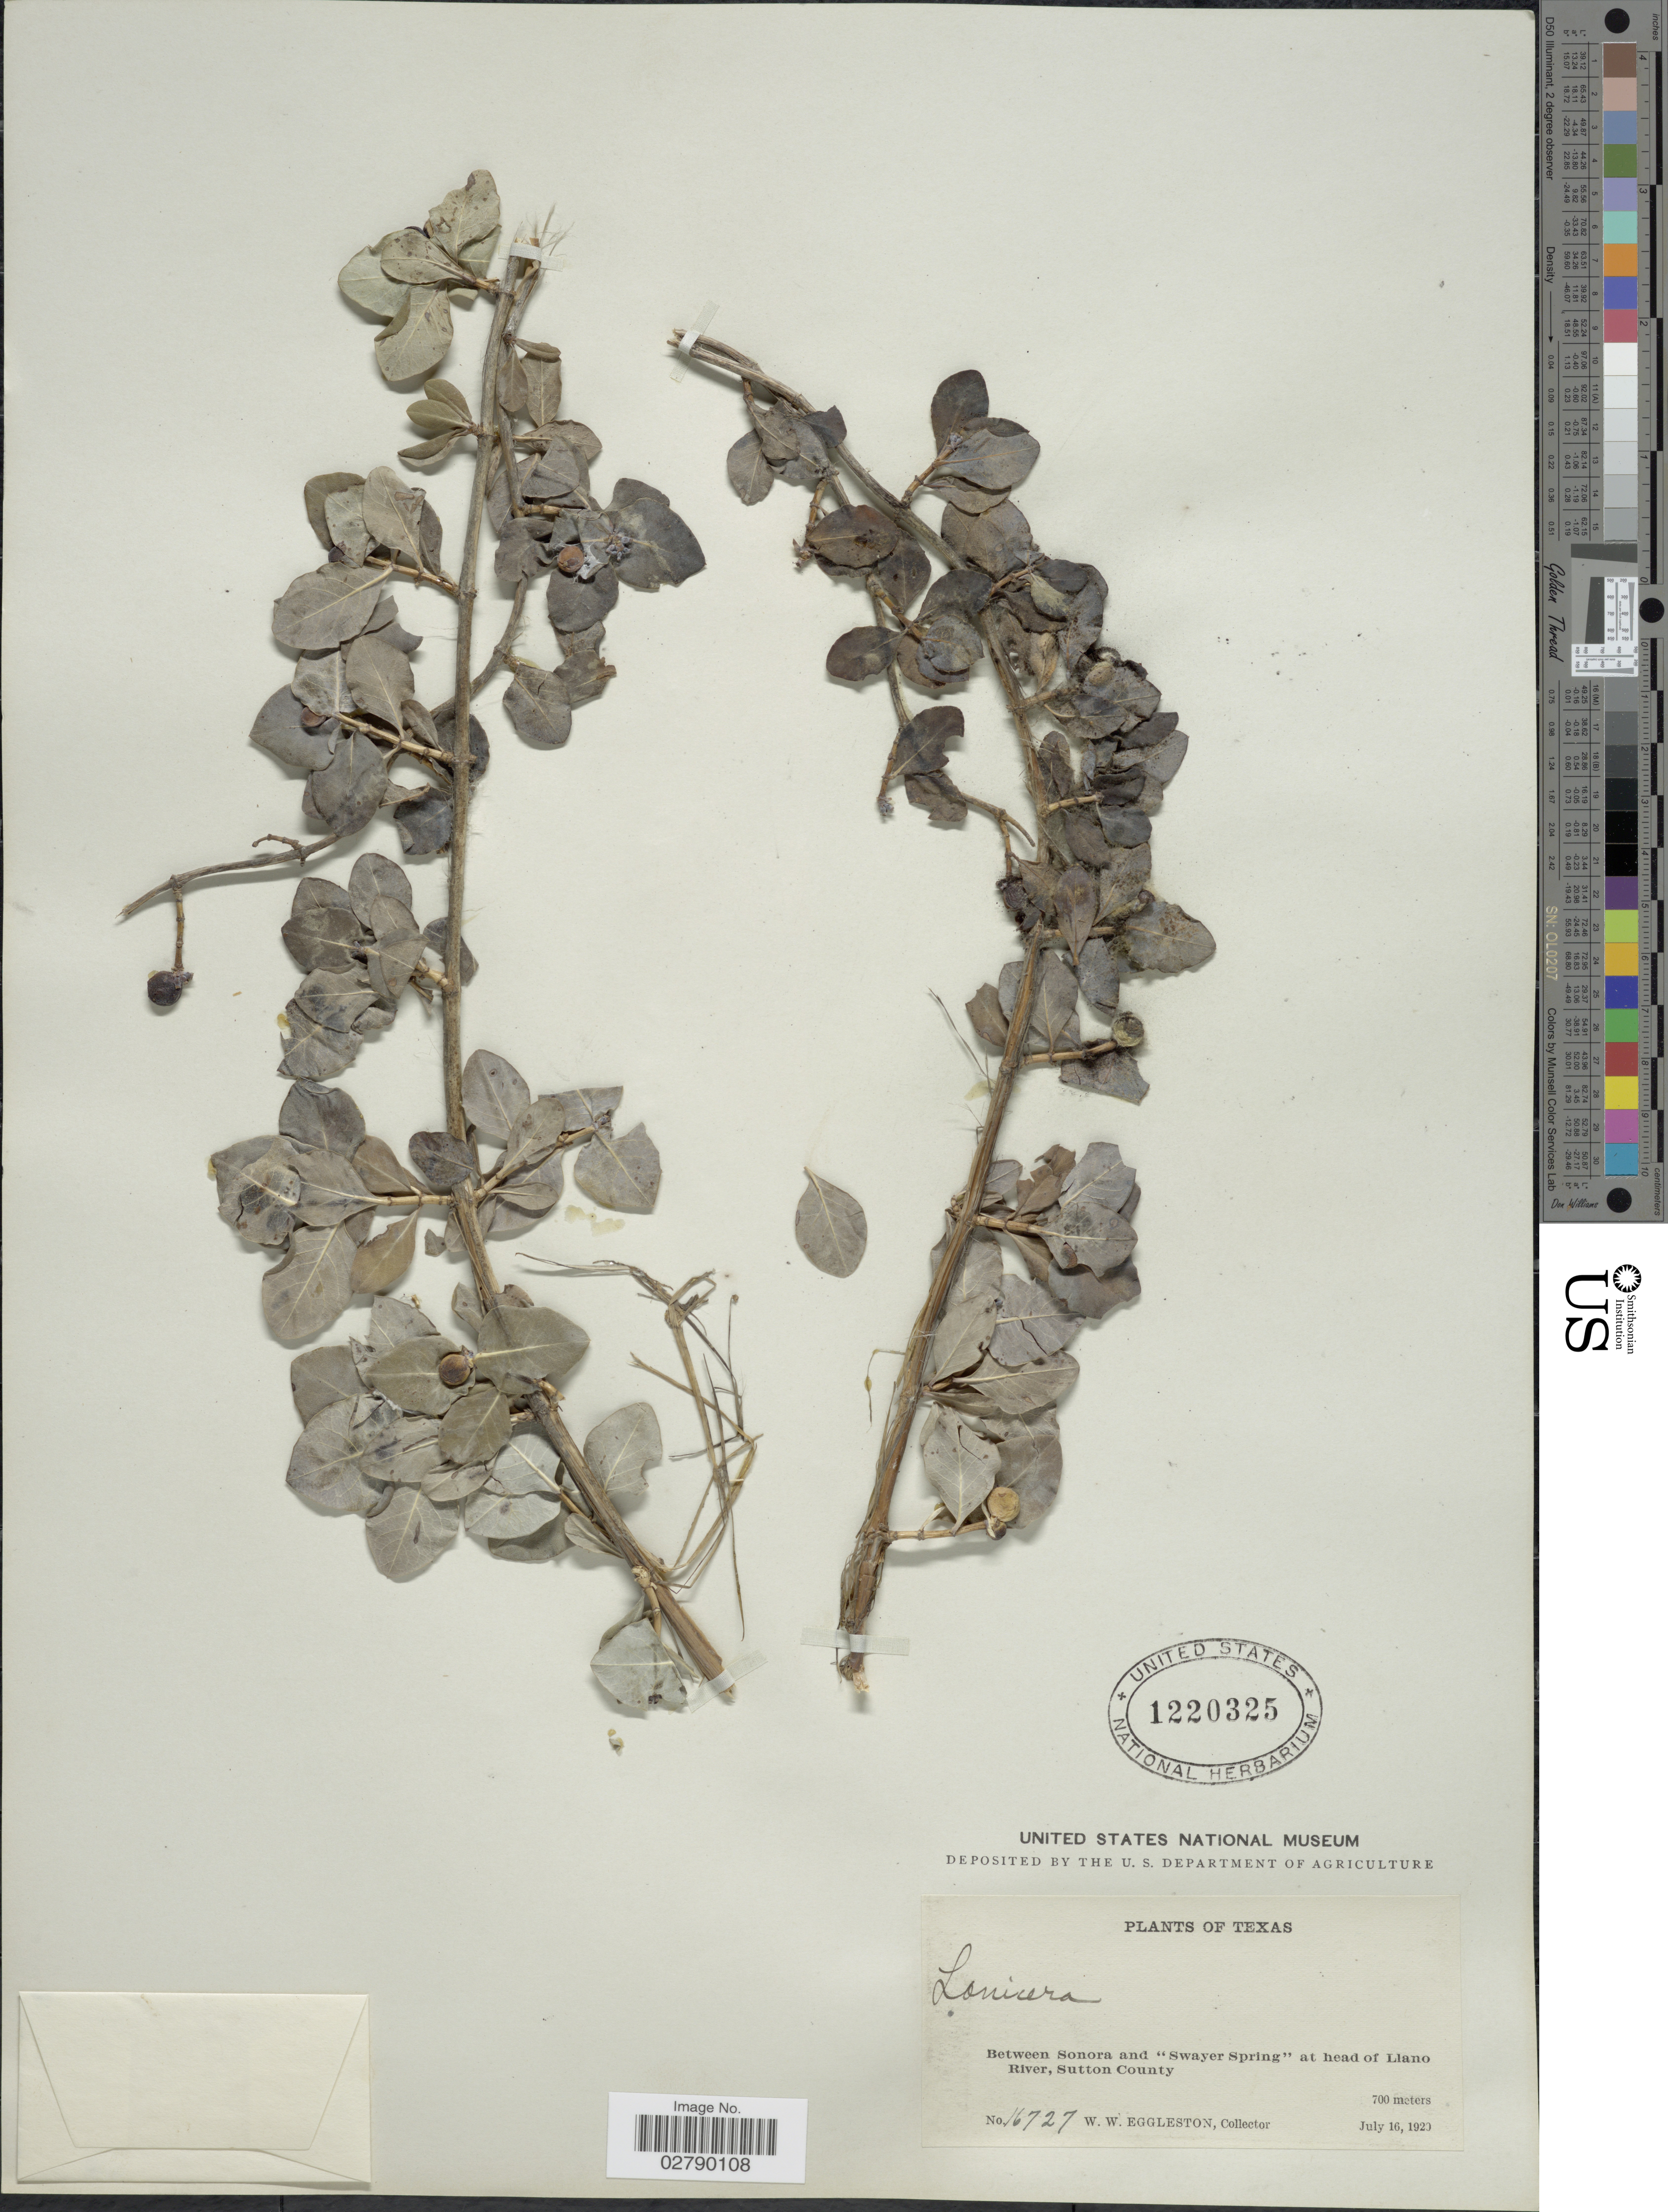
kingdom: Plantae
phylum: Tracheophyta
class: Magnoliopsida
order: Dipsacales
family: Caprifoliaceae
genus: Lonicera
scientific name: Lonicera sp.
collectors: W. W. Eggleston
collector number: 16727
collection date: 1920-07-16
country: United States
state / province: Texas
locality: Between Sonora and "Swayer Spring" at head of Llano River, Sutton County.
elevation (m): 700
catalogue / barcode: US 1220325